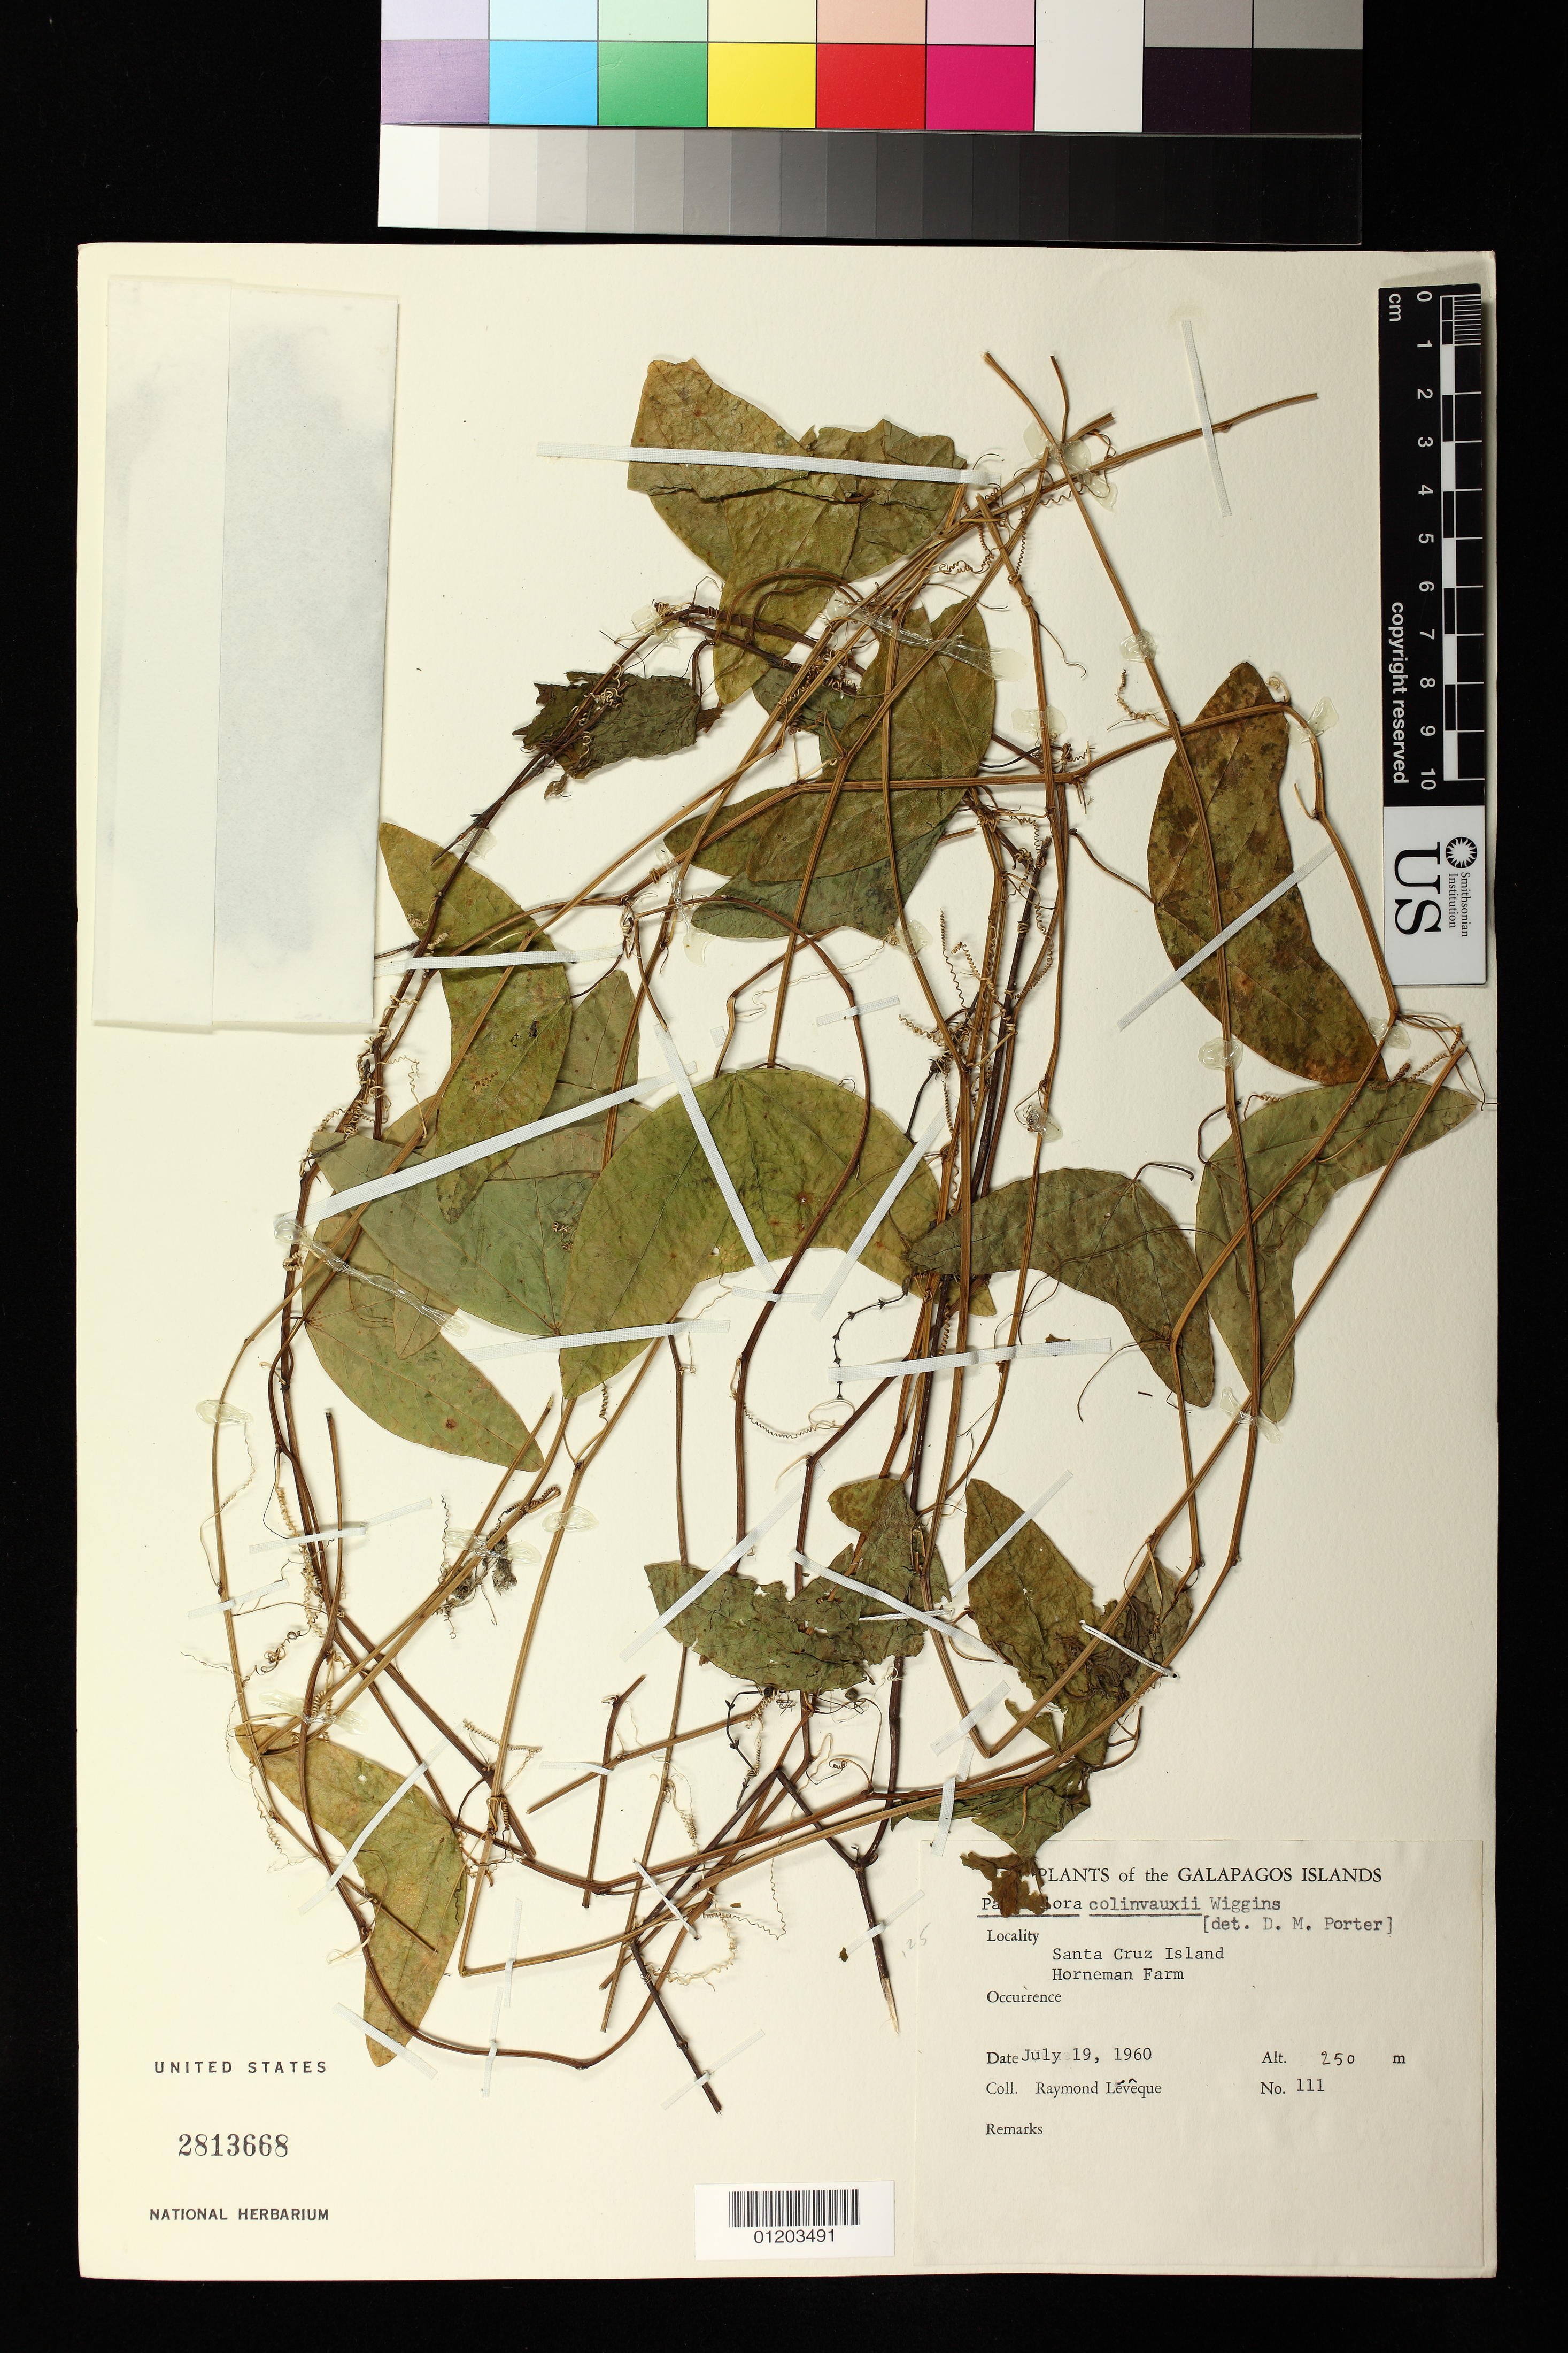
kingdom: Plantae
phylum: Tracheophyta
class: Magnoliopsida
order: Malpighiales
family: Passifloraceae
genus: Passiflora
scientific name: Passiflora colinvauxii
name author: Wiggins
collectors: R. Lévêque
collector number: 111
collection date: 1960-07-19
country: Ecuador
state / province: Colón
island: Santa Cruz [Indefatigable, Chaves]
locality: Horneman Farm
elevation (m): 250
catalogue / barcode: US 2813668